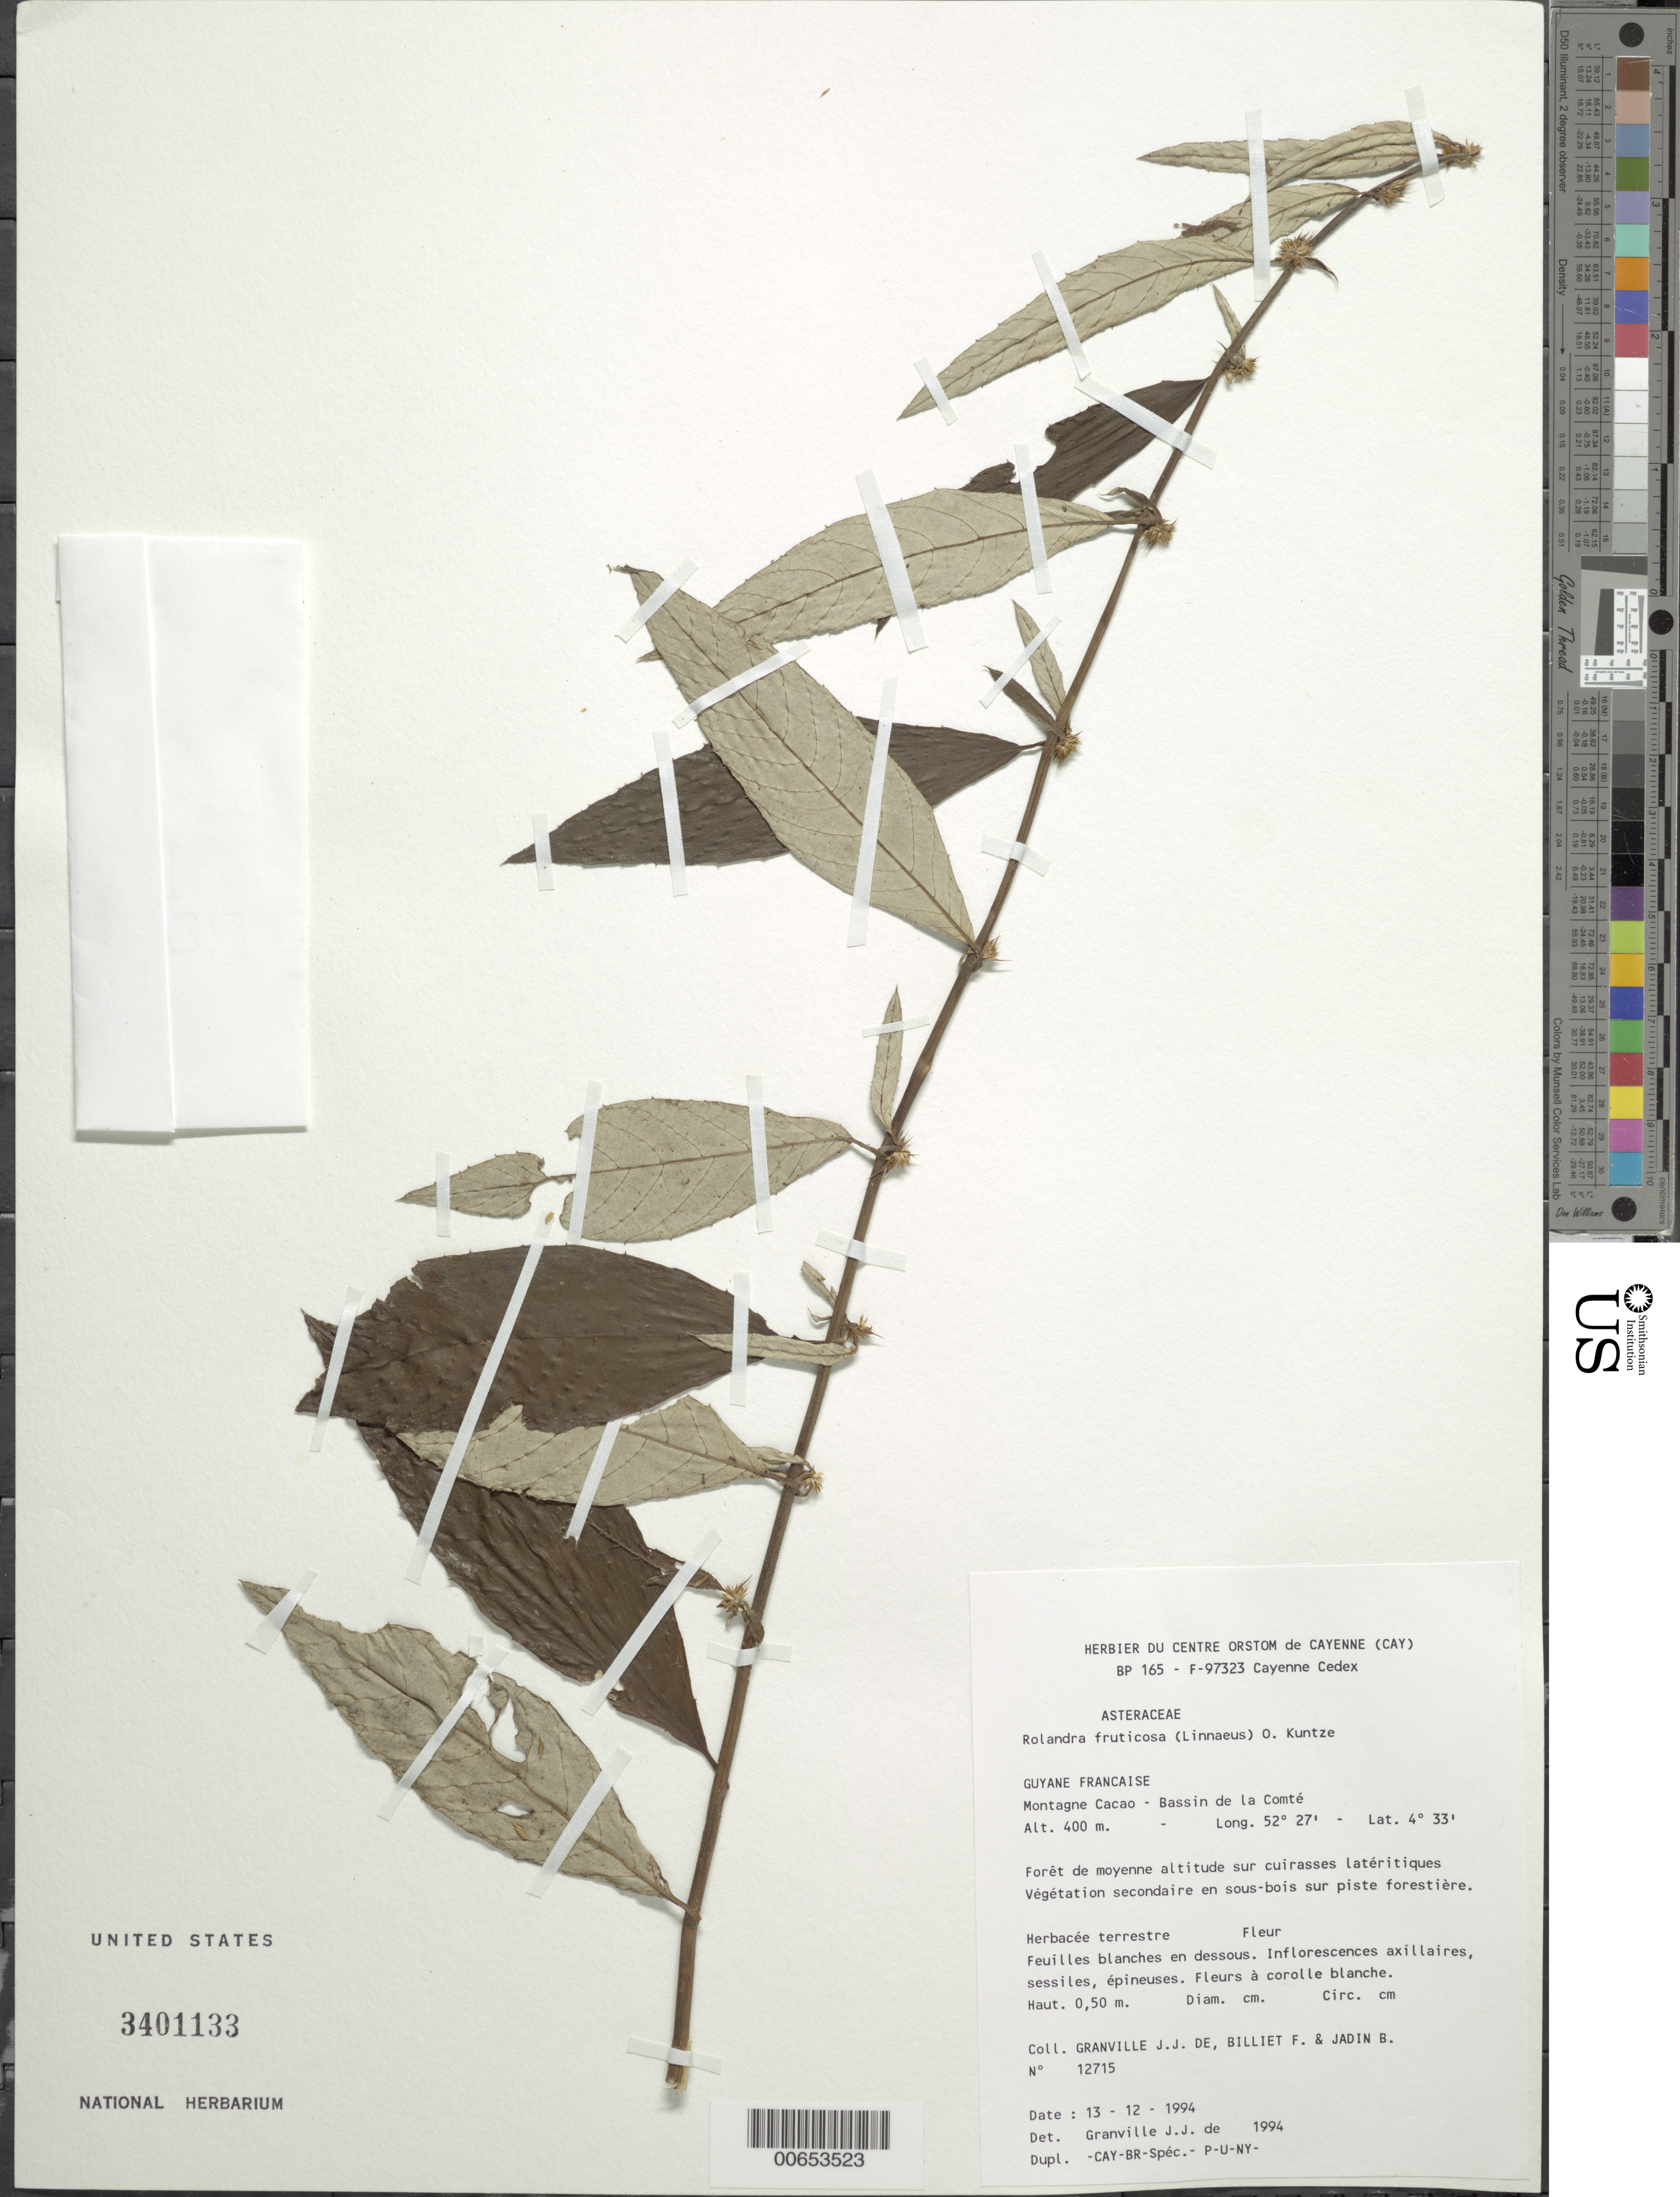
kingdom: Plantae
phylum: Tracheophyta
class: Magnoliopsida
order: Asterales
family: Asteraceae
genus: Rolandra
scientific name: Rolandra fruticosa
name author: (L.) Kuntze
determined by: Granville, J. J. de, (CAY), Institut de Recherche pour le Developpement (IRD) (FRENCH GUIANA)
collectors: J.-J. de Granville et al.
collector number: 12715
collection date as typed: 13-Dec-94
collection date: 1994-12-13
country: French Guiana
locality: Montagne Cacao, Bassin de la Comté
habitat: Forêt moyenne altitude dur cuirasses lateriques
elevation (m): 400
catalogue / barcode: US 3401133